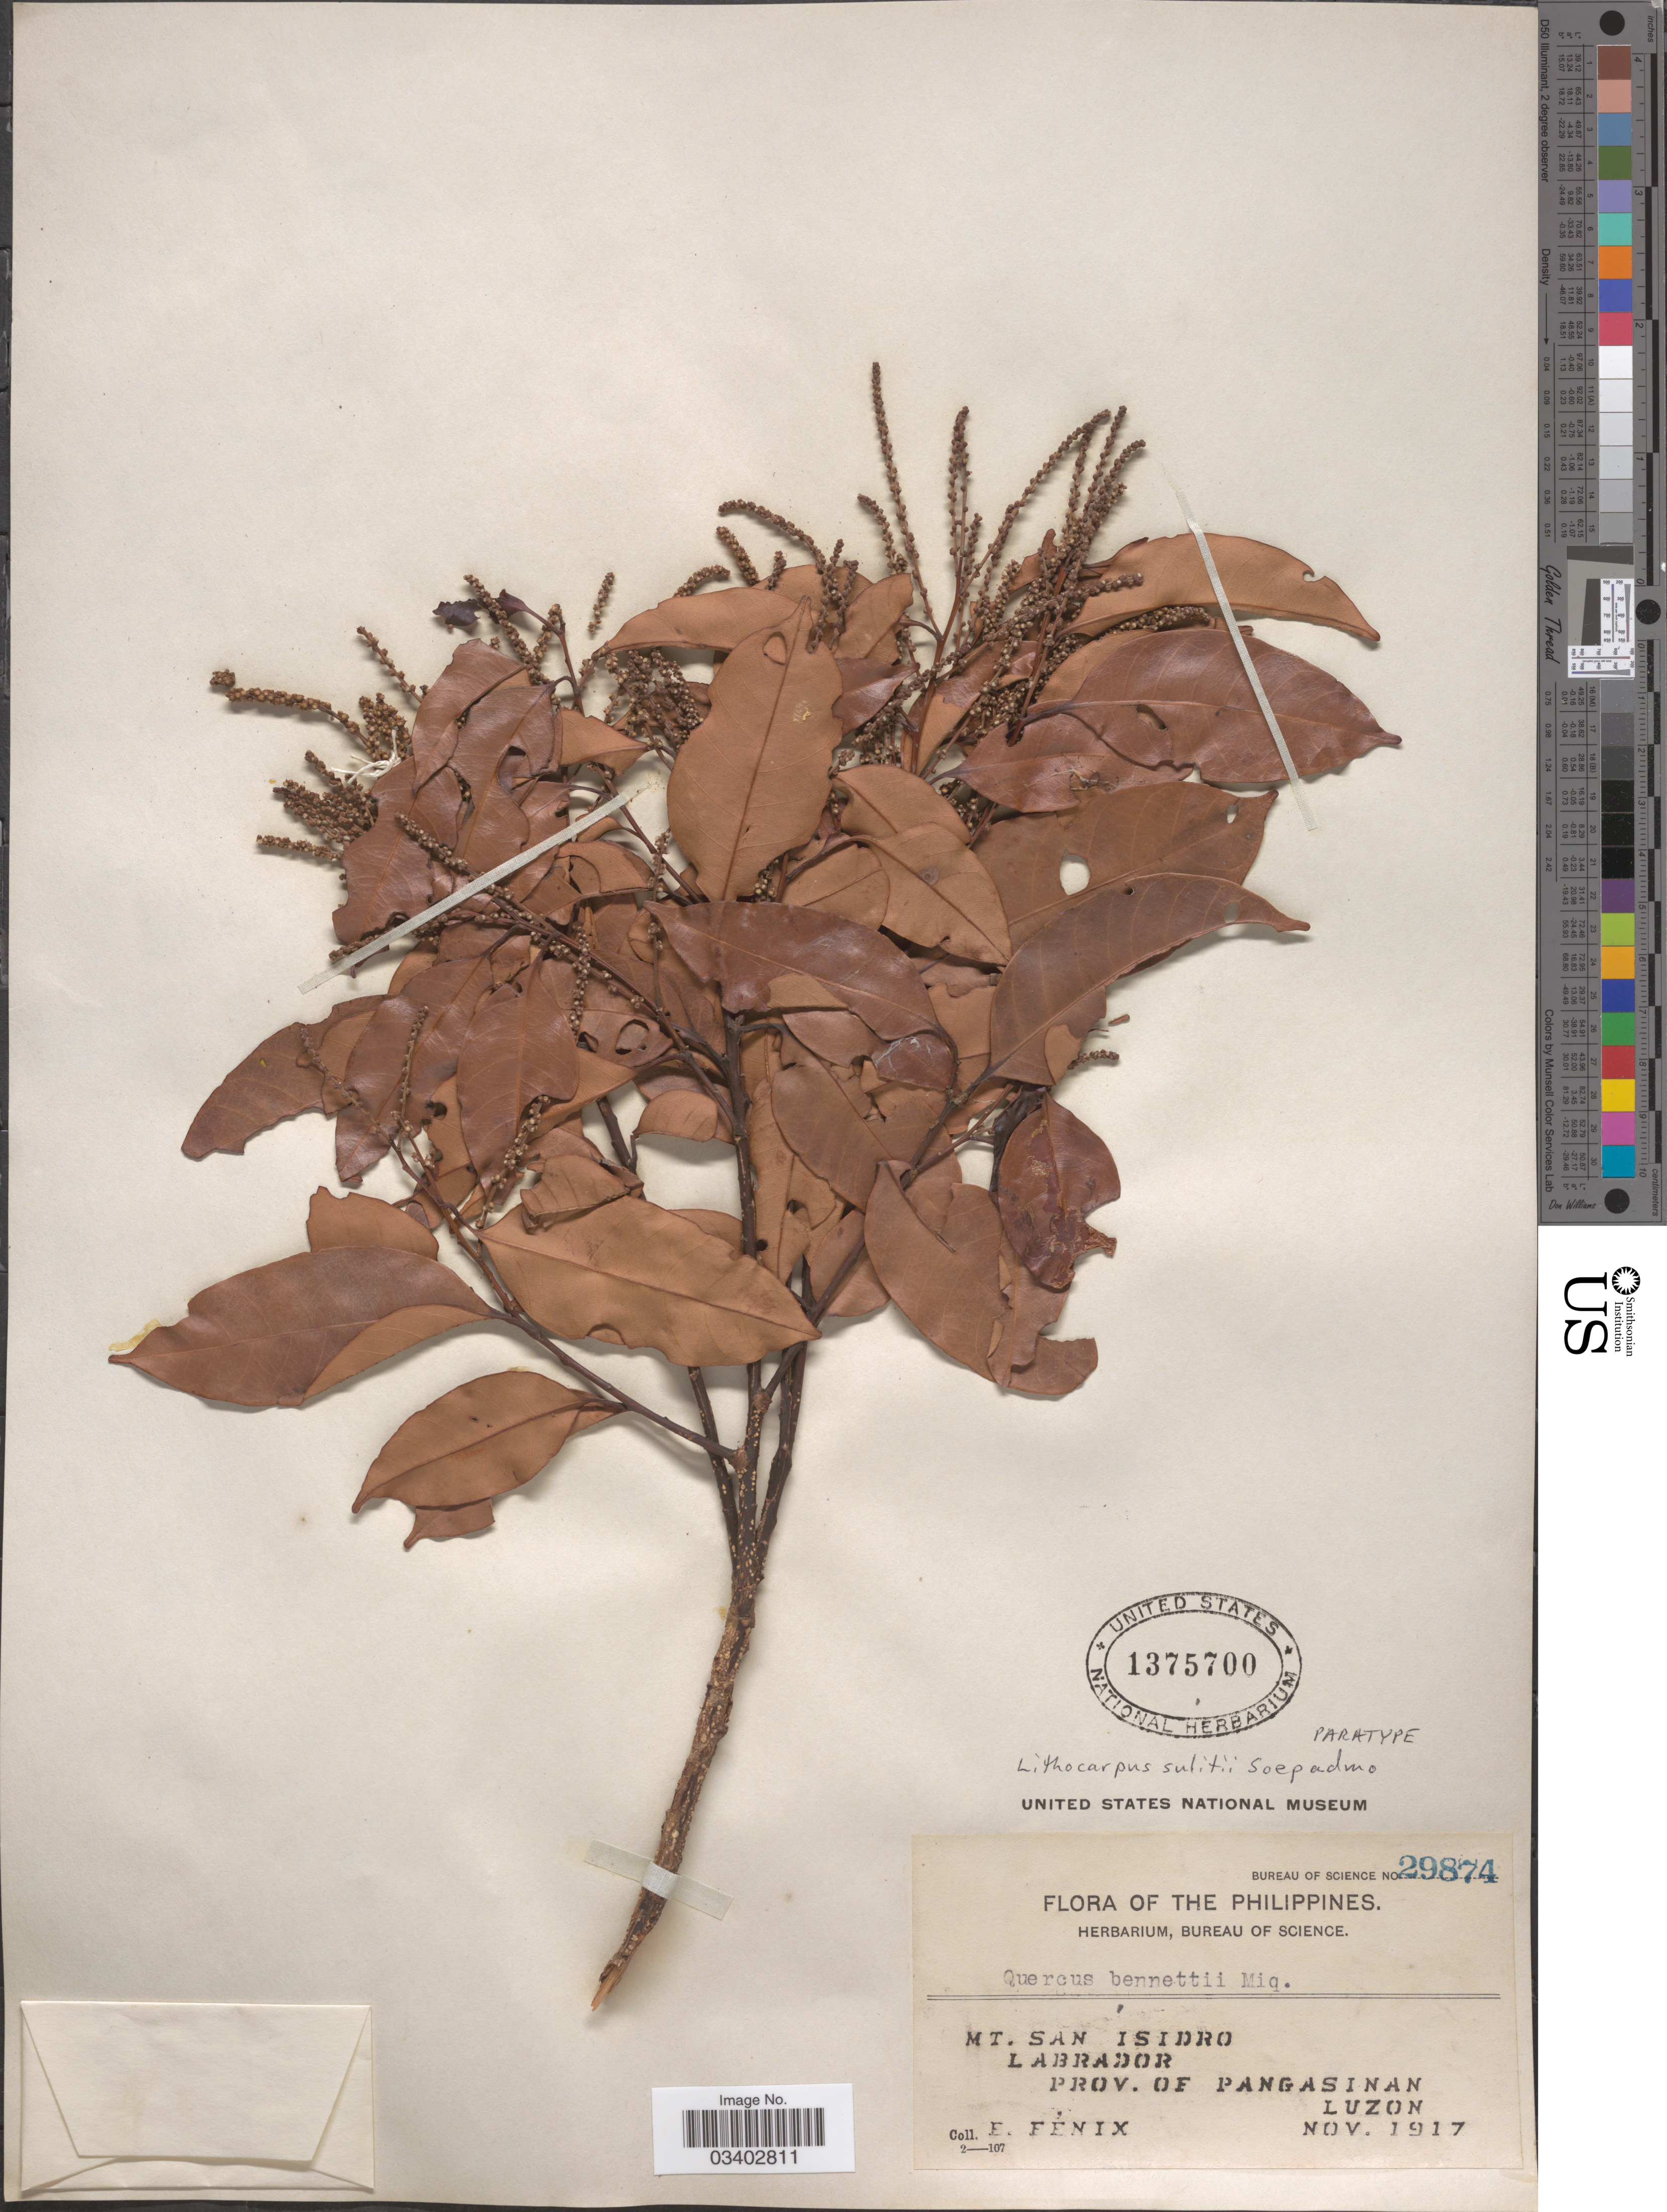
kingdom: Plantae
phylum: Tracheophyta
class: Magnoliopsida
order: Fagales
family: Fagaceae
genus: Lithocarpus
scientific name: Lithocarpus sulitii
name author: Soepadmo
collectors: E. Fénix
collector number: Bureau of Science 29874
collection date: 1917-11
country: Philippines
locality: Mt. San Isidro. Labrador. Prov. of Pangasinan. Luzon.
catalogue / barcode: US 1375700